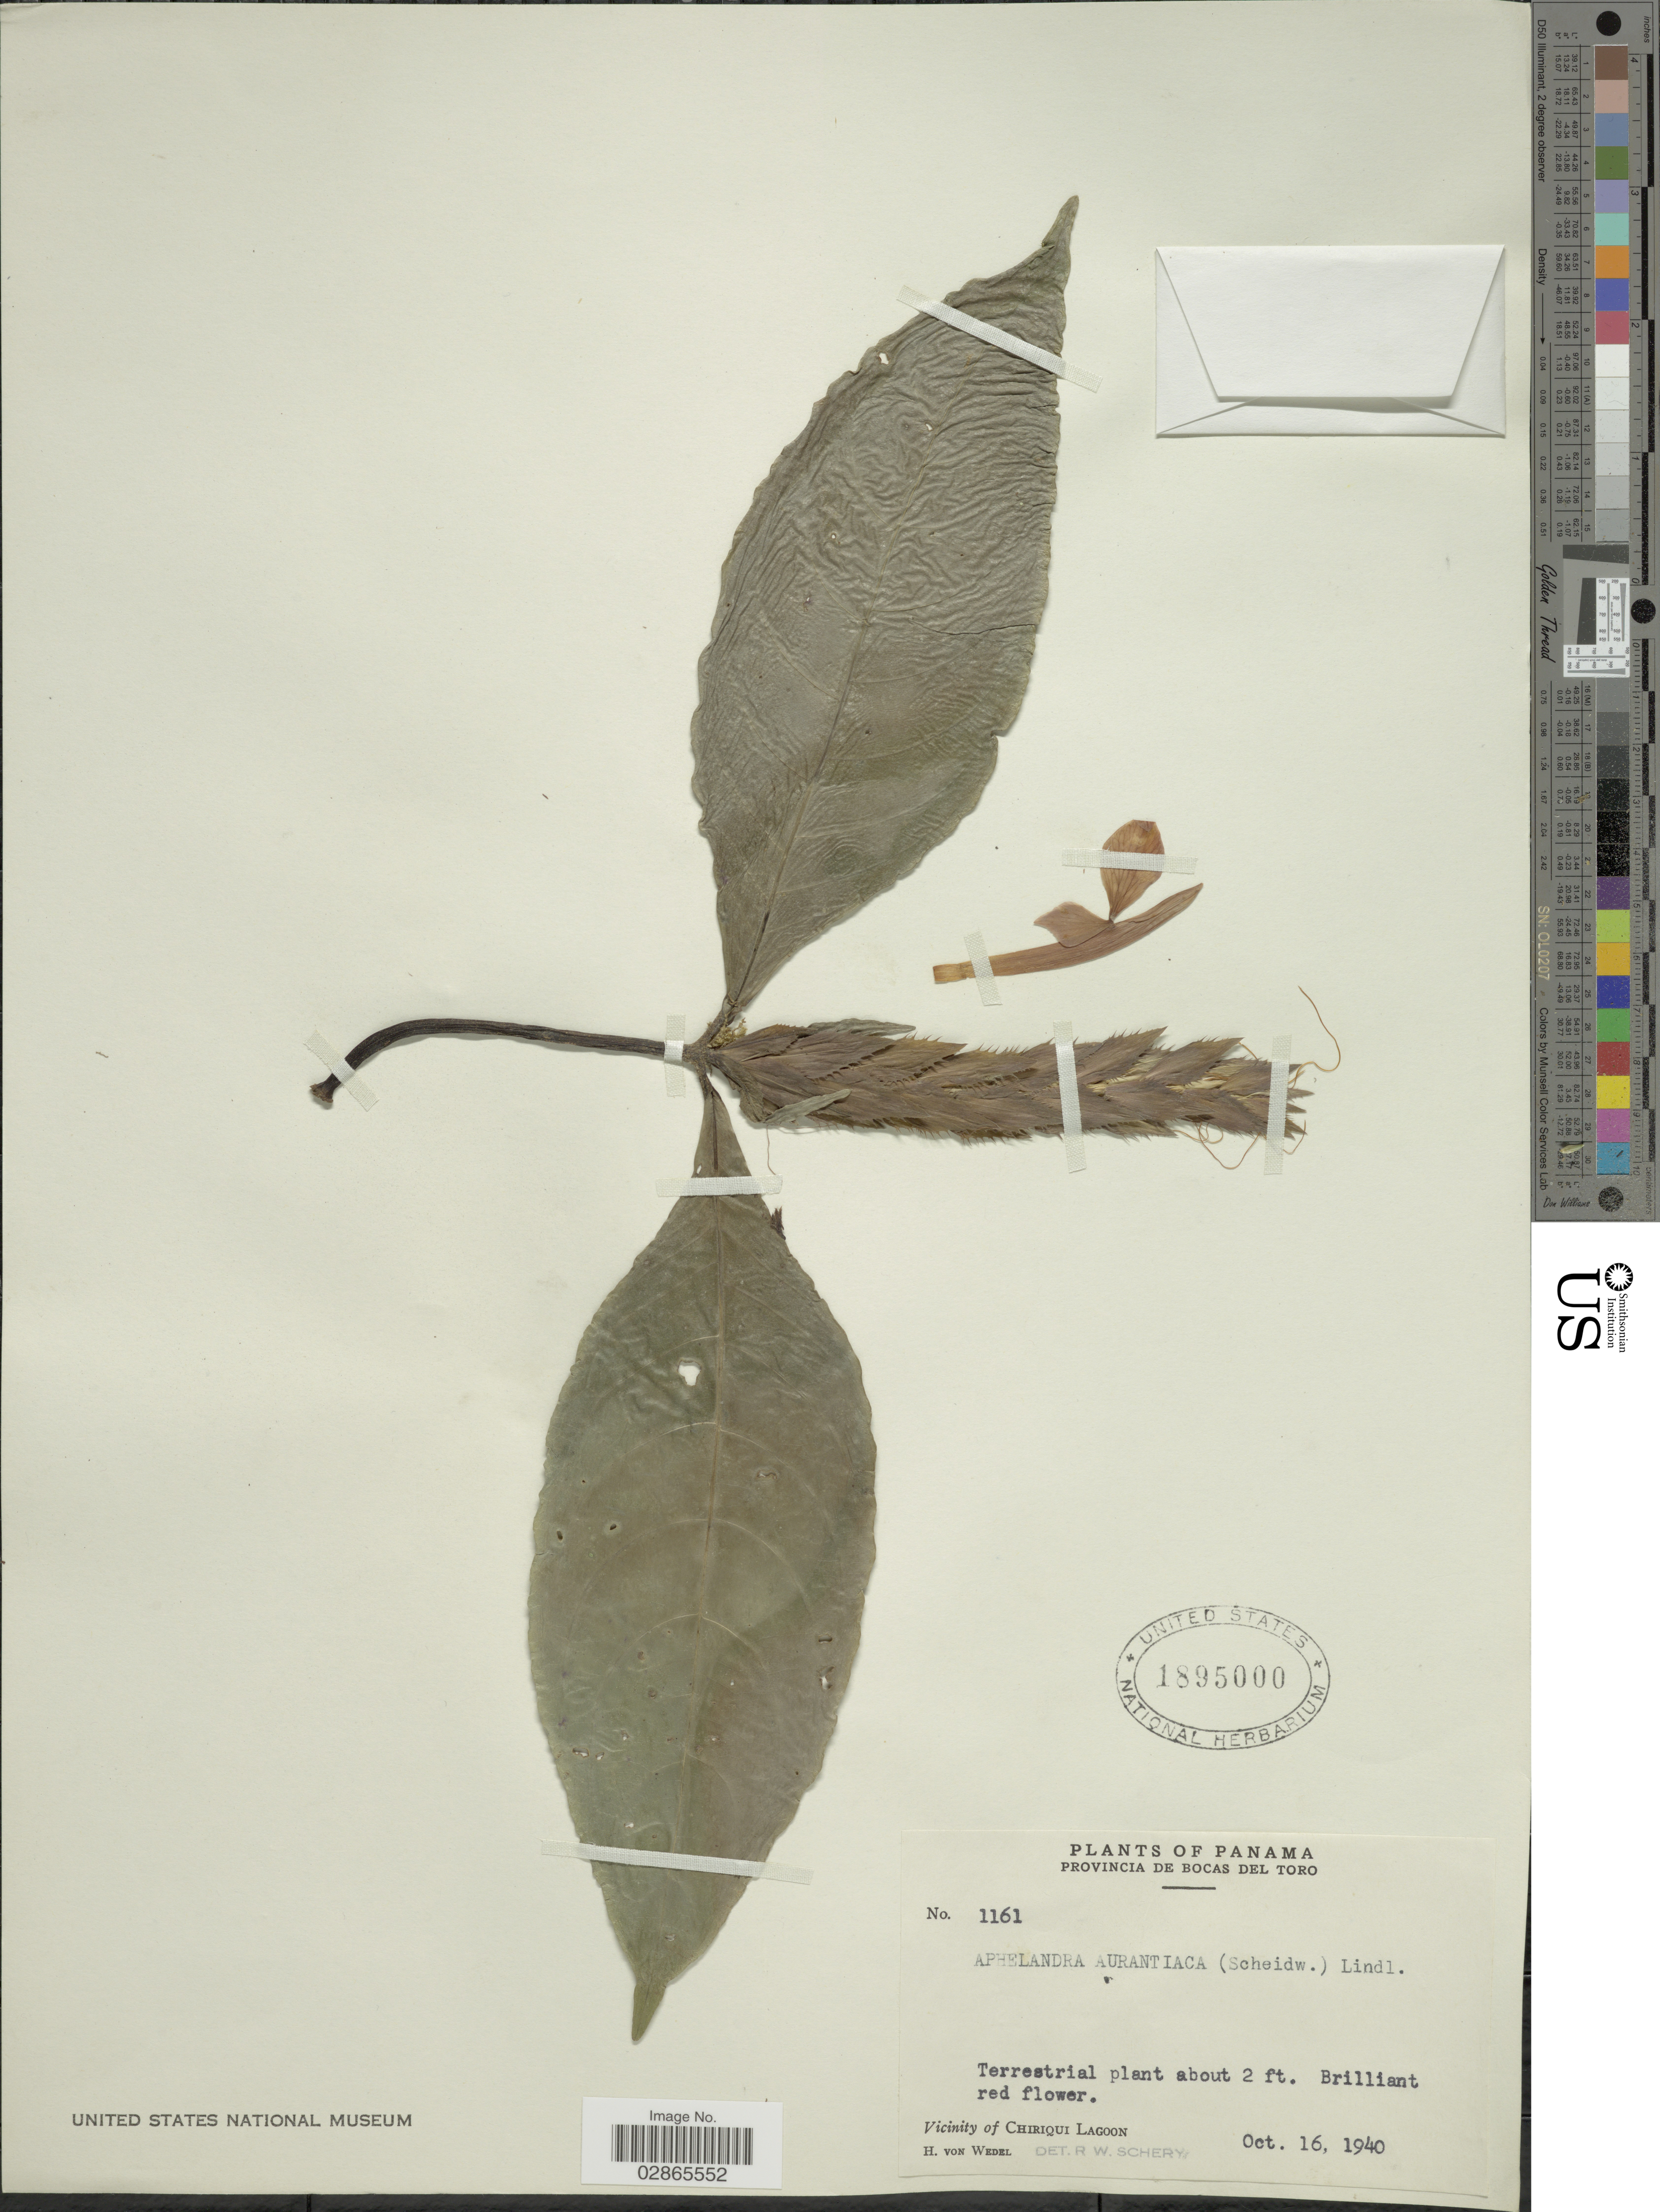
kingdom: Plantae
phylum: Tracheophyta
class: Magnoliopsida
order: Lamiales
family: Acanthaceae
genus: Aphelandra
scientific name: Aphelandra aurantiaca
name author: (Scheidw.) Lindl.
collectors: H. von Wedel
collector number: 1161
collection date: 1940-10-16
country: Panama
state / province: Bocas del Toro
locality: Vicinity of Chiriqui Lagoon.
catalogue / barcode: US 1895000